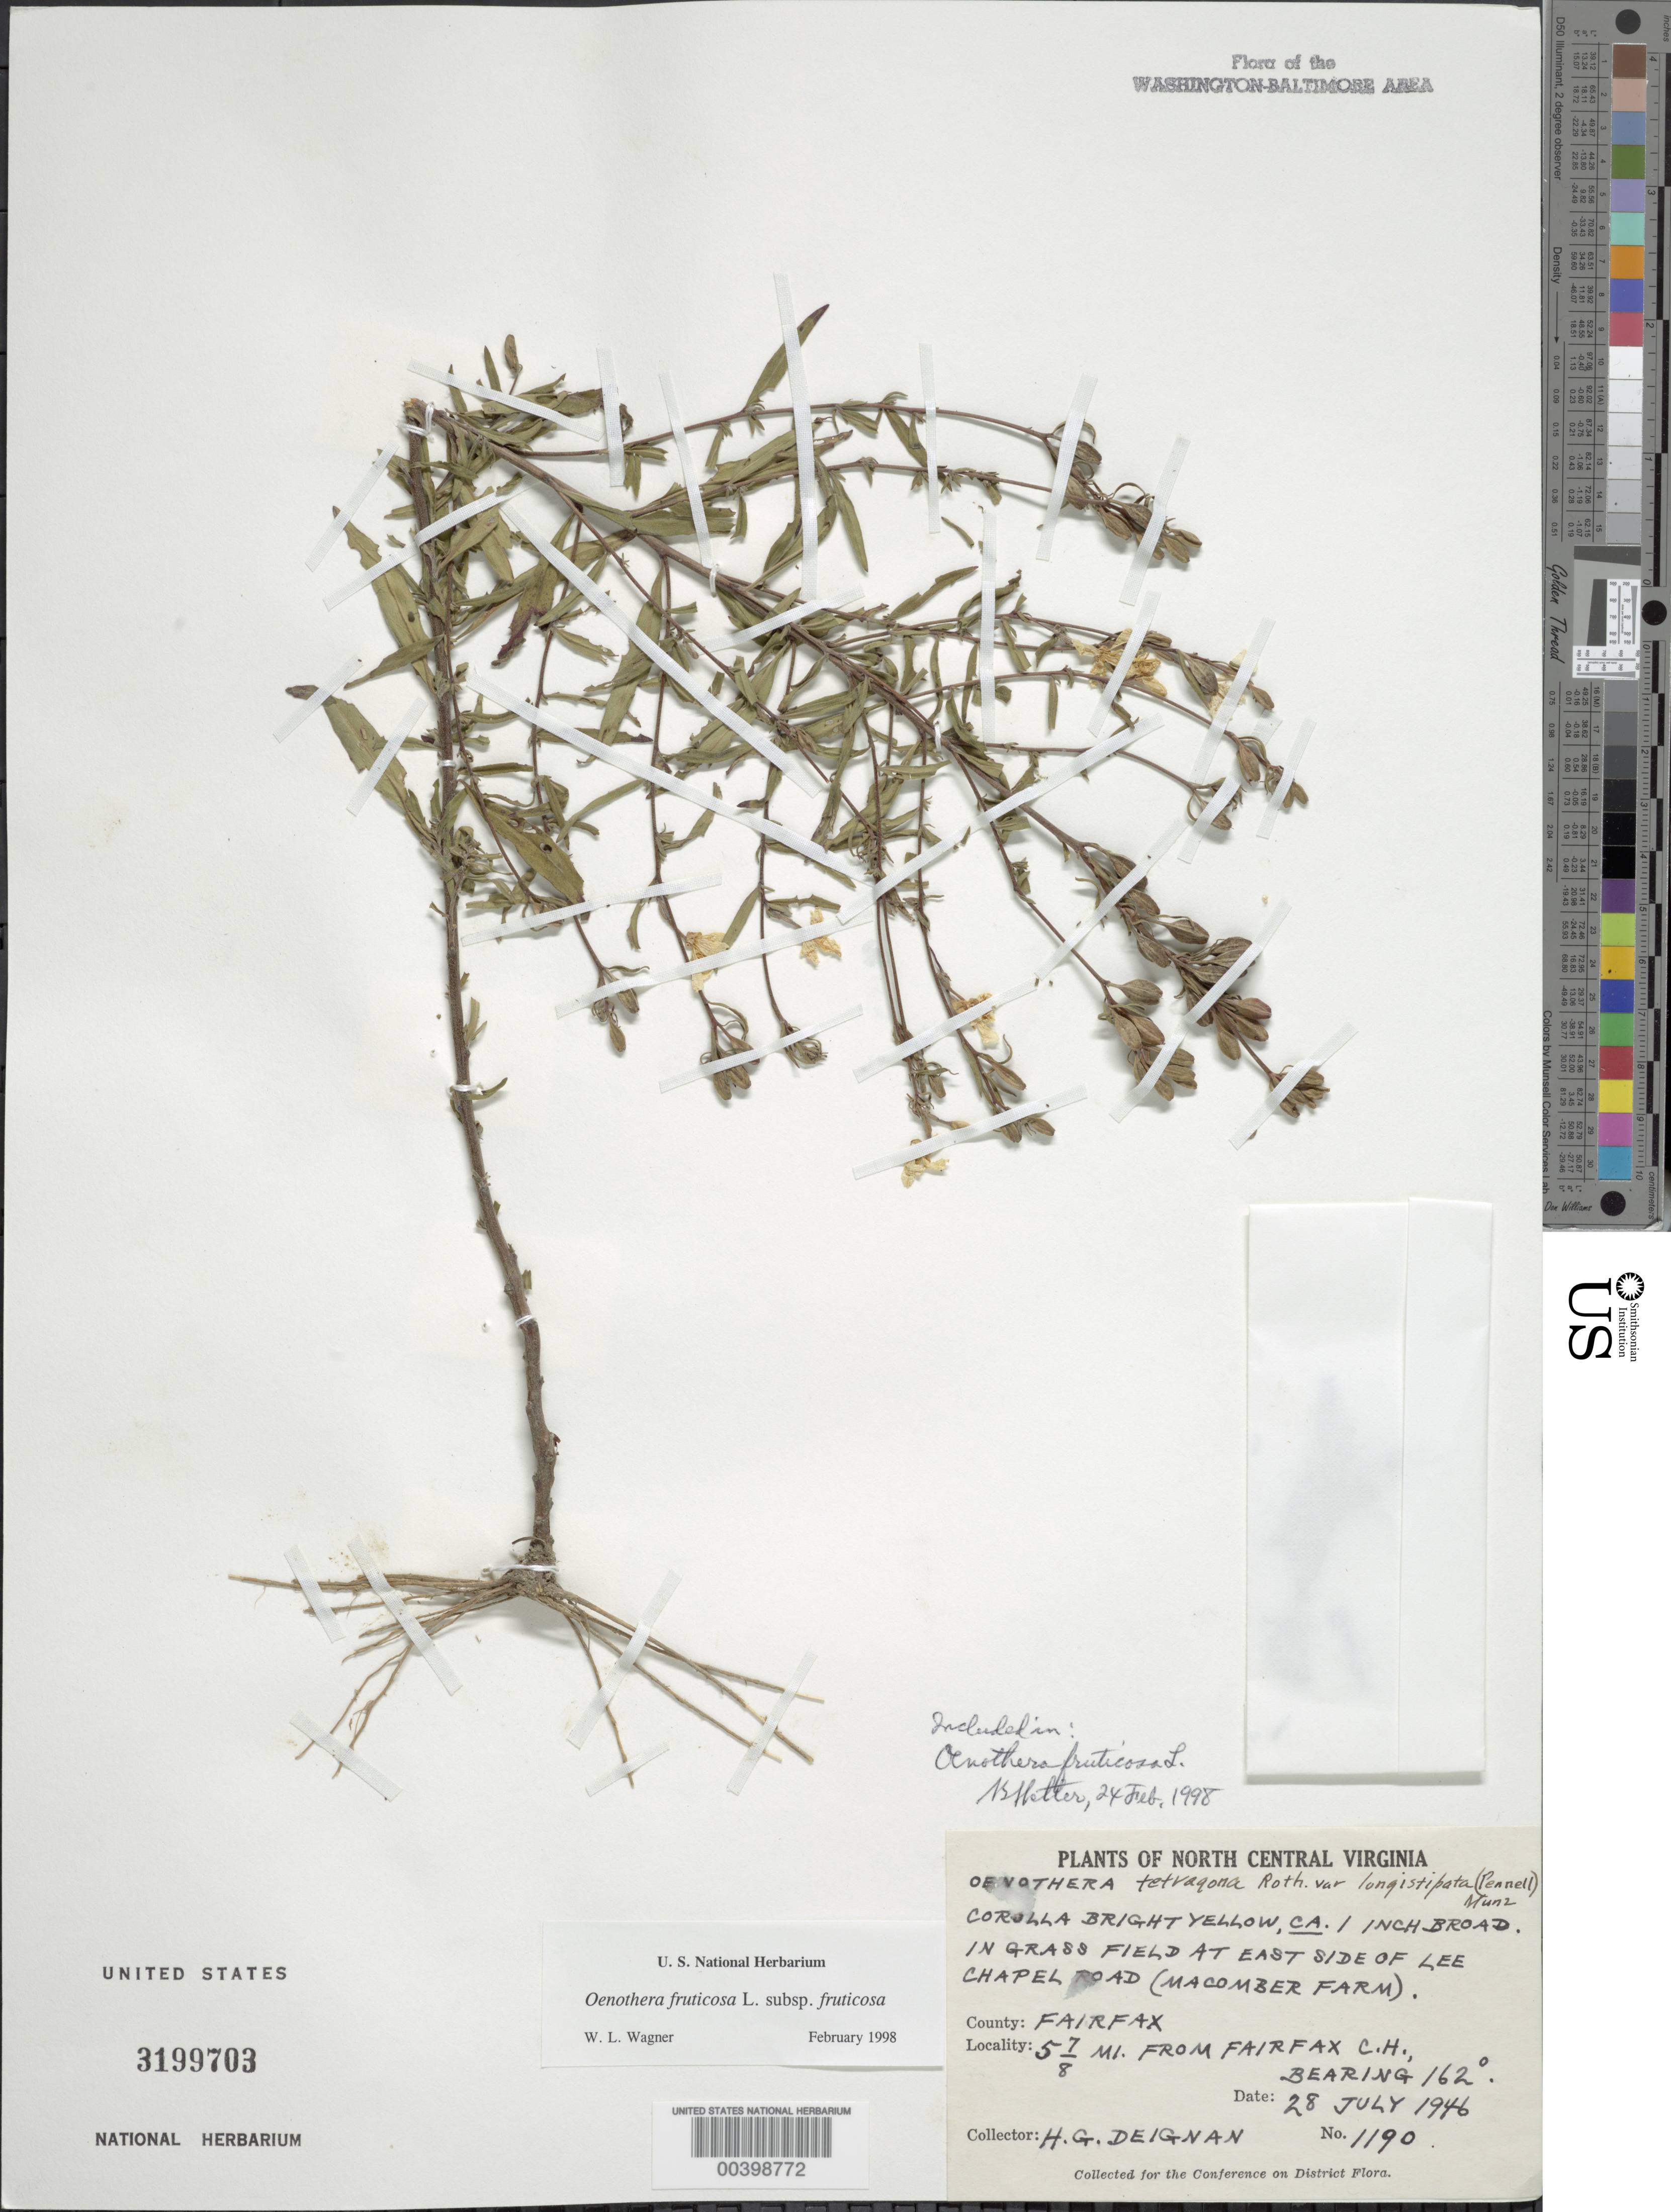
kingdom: Plantae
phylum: Tracheophyta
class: Magnoliopsida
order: Myrtales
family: Onagraceae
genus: Oenothera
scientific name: Oenothera fruticosa subsp. fruticosa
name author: L.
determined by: Wagner, W. L., (BOT), Smithsonian Institution - National Museum of Natural History (UNITED STATES)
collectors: H. Deignan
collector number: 1190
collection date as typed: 28 Jul 1946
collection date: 1946-07-28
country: United States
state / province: Virginia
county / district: Fairfax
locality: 5 7/8 Mi from Fairfax County Court House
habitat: In grass field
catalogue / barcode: US 3199703